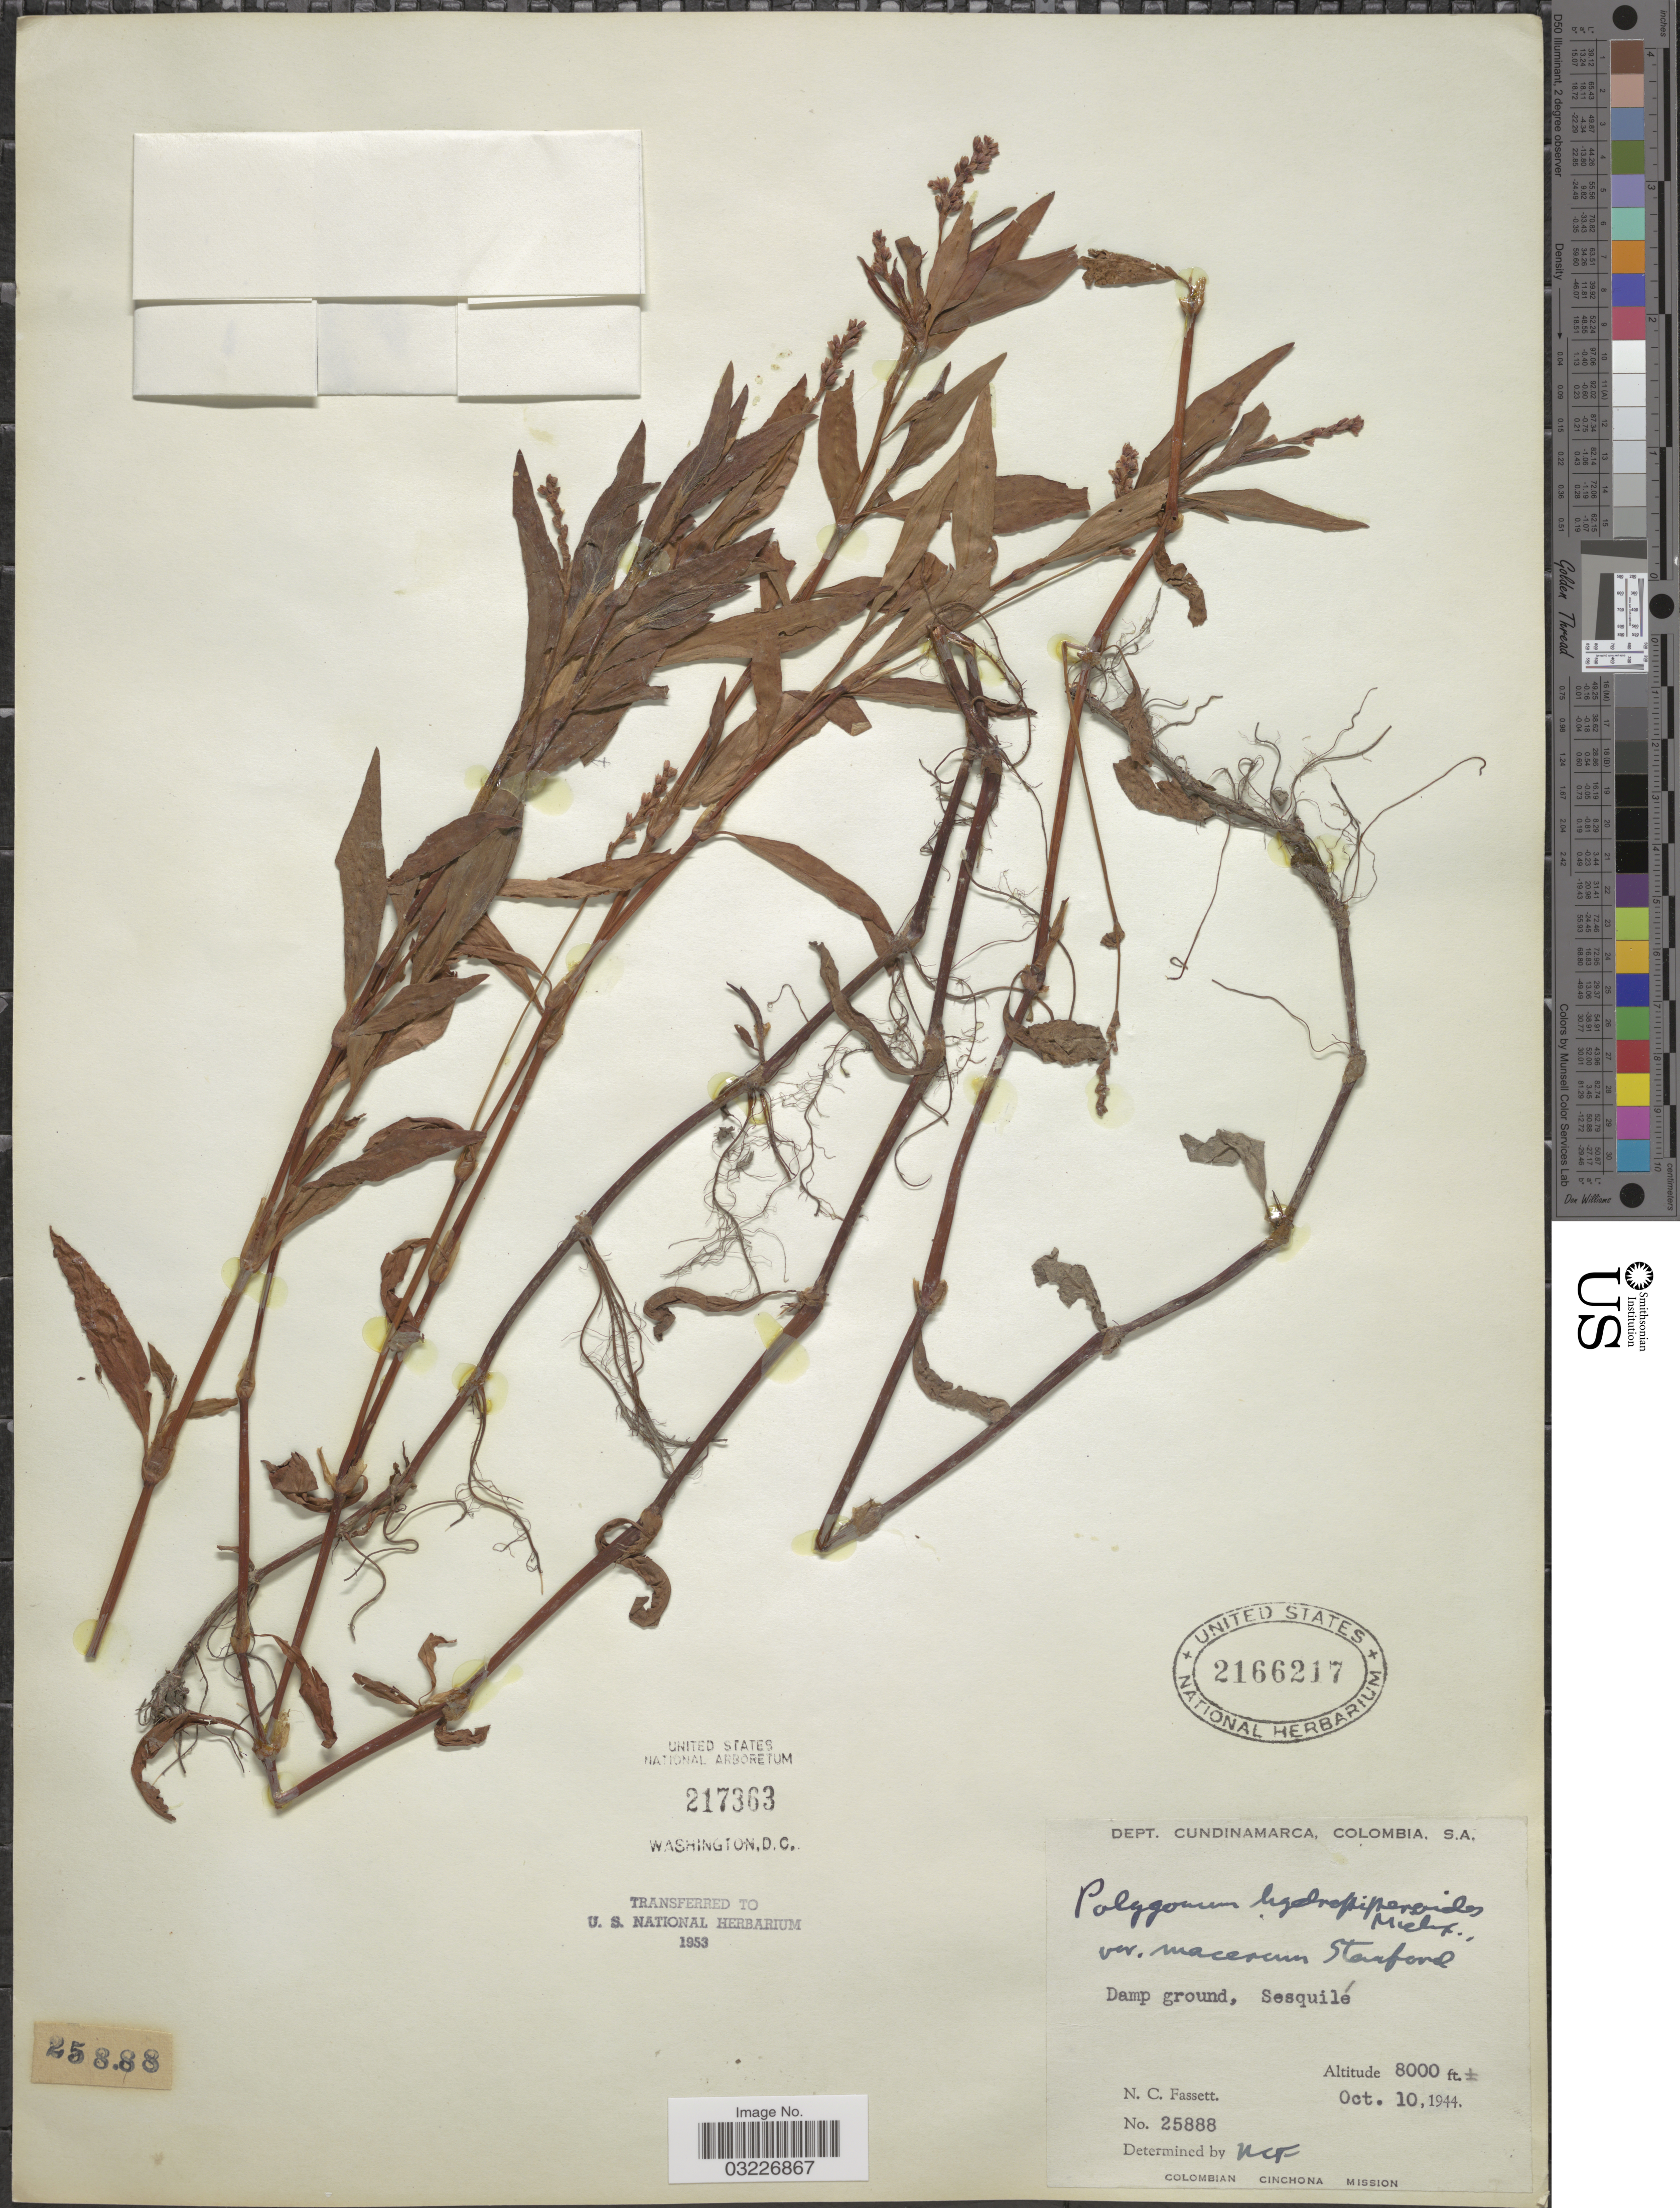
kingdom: Plantae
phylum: Tracheophyta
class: Magnoliopsida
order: Caryophyllales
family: Polygonaceae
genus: Polygonum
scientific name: Polygonum hydropiperoides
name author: Michx.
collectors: N. C. Fassett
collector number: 25888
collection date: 1944-10-10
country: Colombia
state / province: Cundinamarca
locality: Dept. Cundinamarca, Sesquilé.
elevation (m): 2438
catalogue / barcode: US 2166217